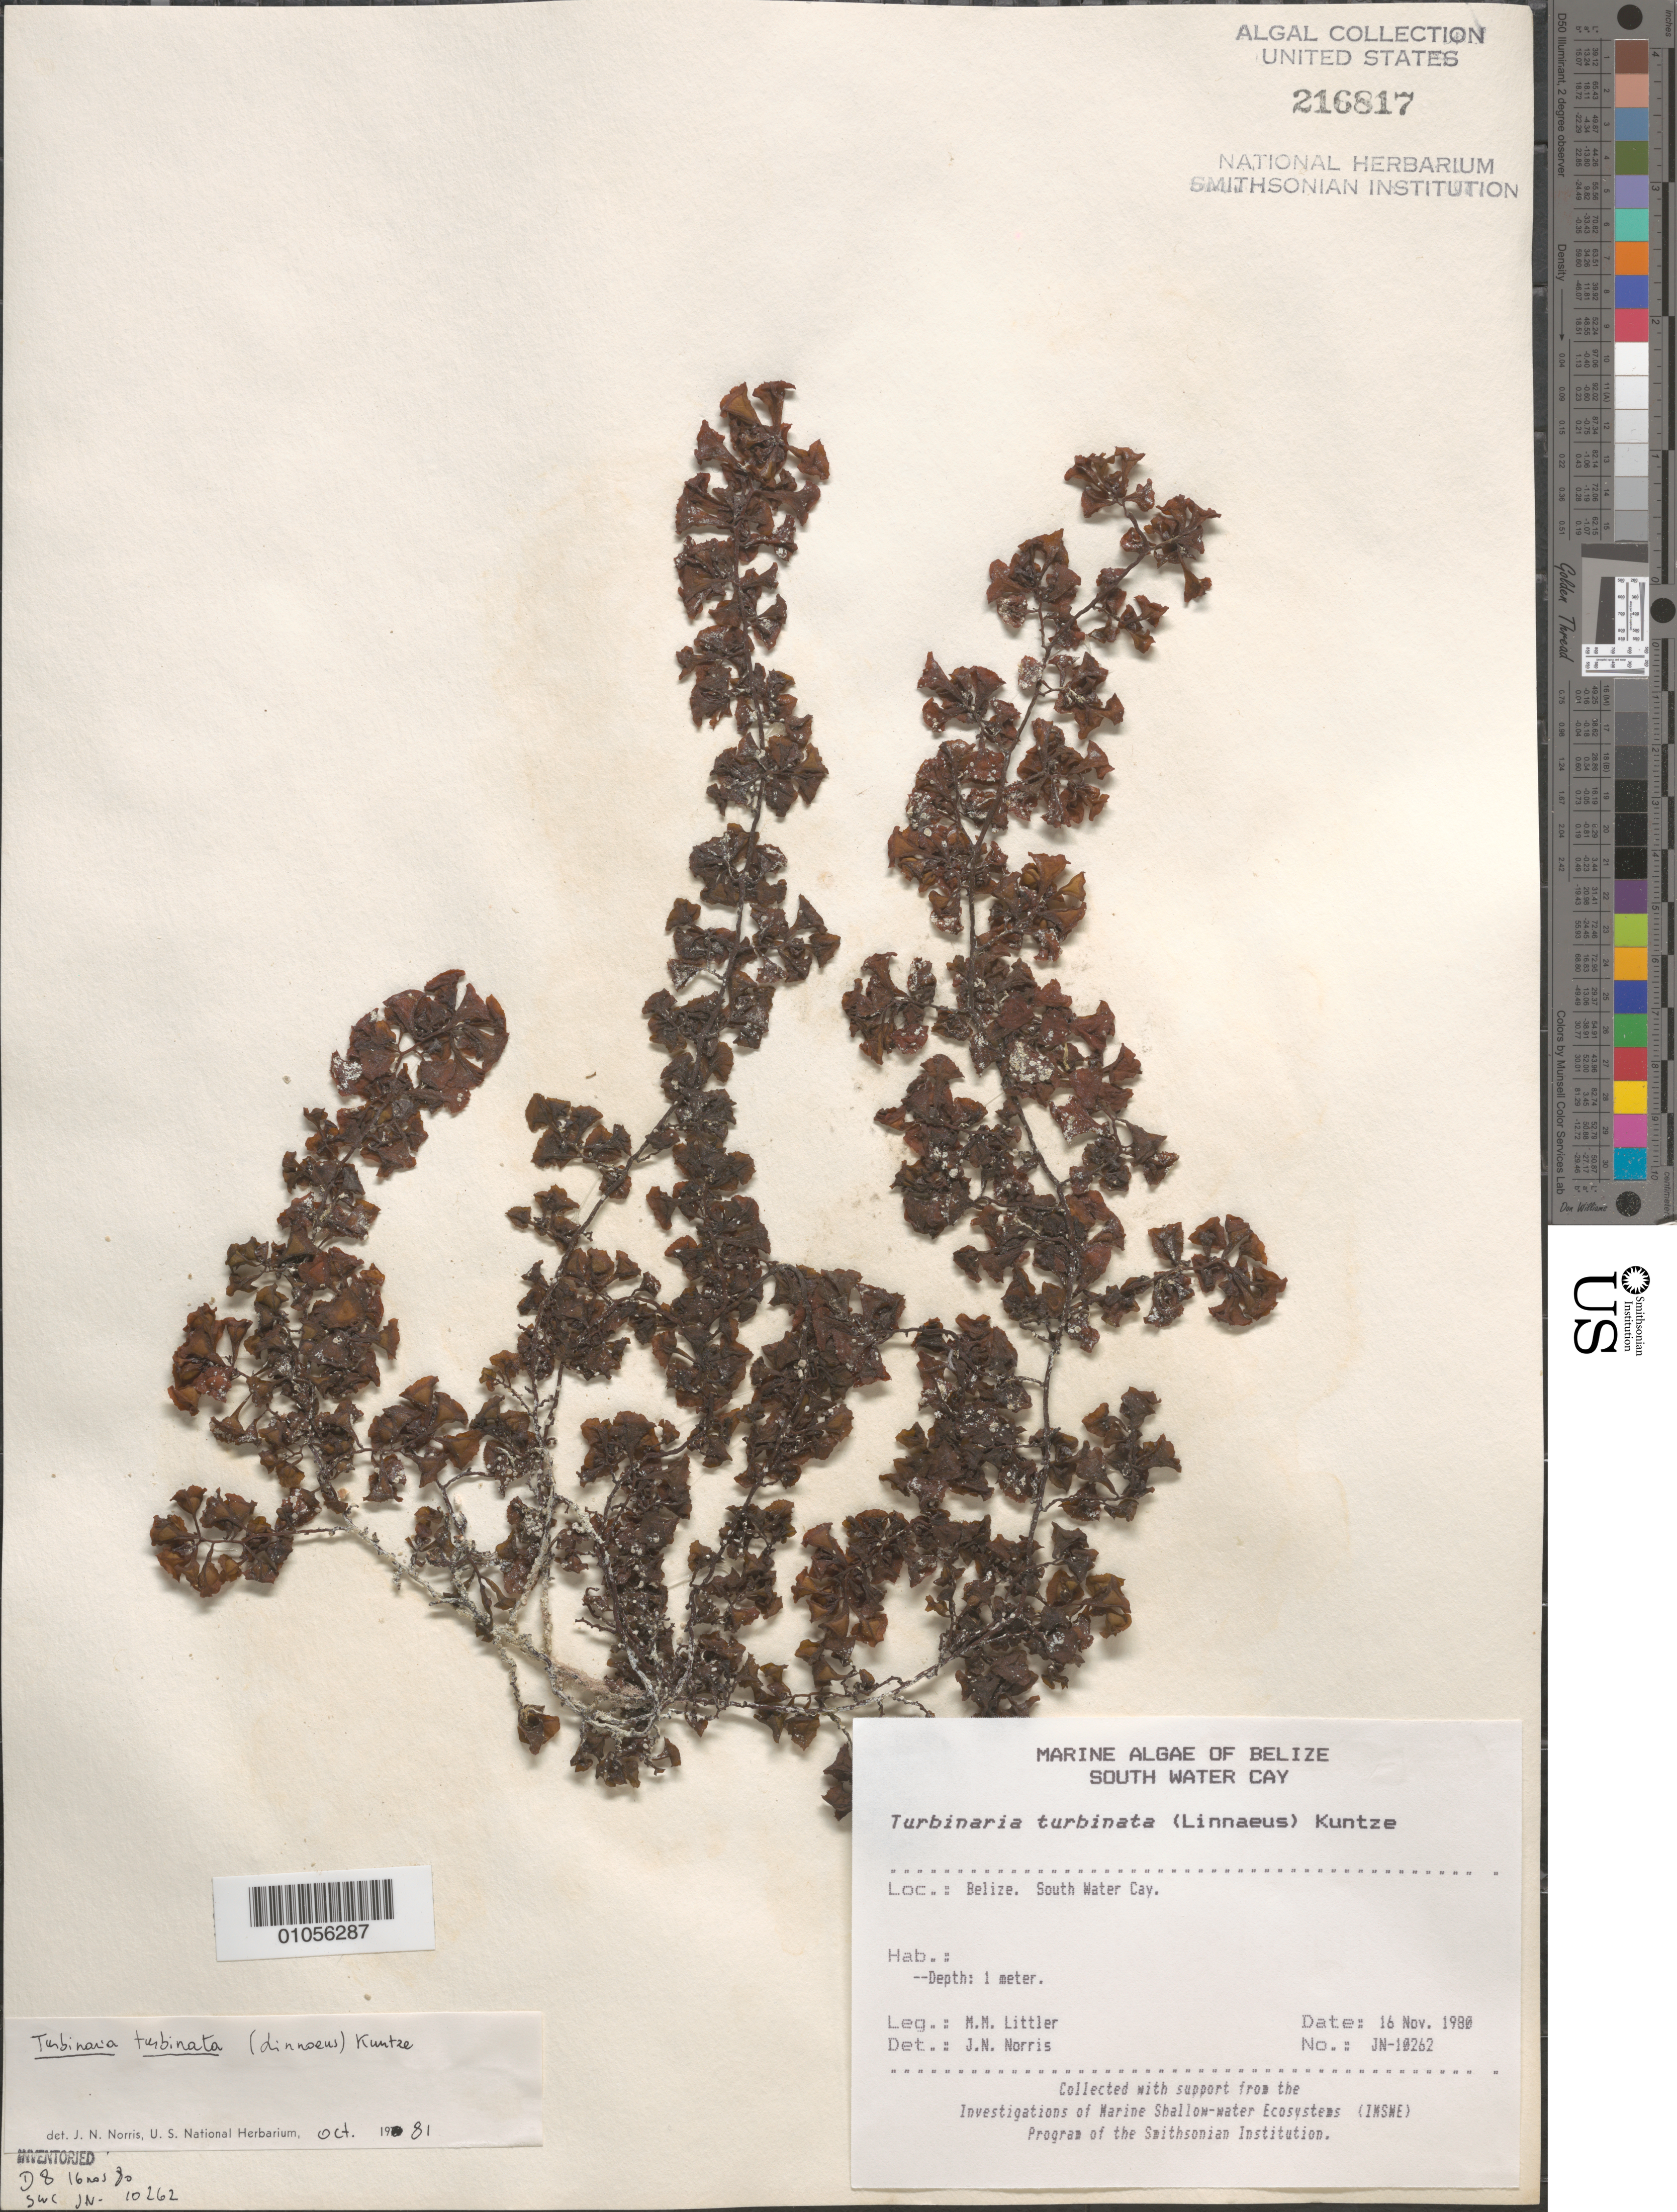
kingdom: Chromista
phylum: Ochrophyta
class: Phaeophyceae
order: Fucales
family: Sargassaceae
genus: Turbinaria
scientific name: Turbinaria turbinata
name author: (L.) Kuntze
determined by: Norris, James N.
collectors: M. M. Littler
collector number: JN-10262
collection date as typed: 16 Nov 1980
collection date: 1980-11-16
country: Belize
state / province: Stann Creek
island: South Water Cay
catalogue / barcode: US 216817